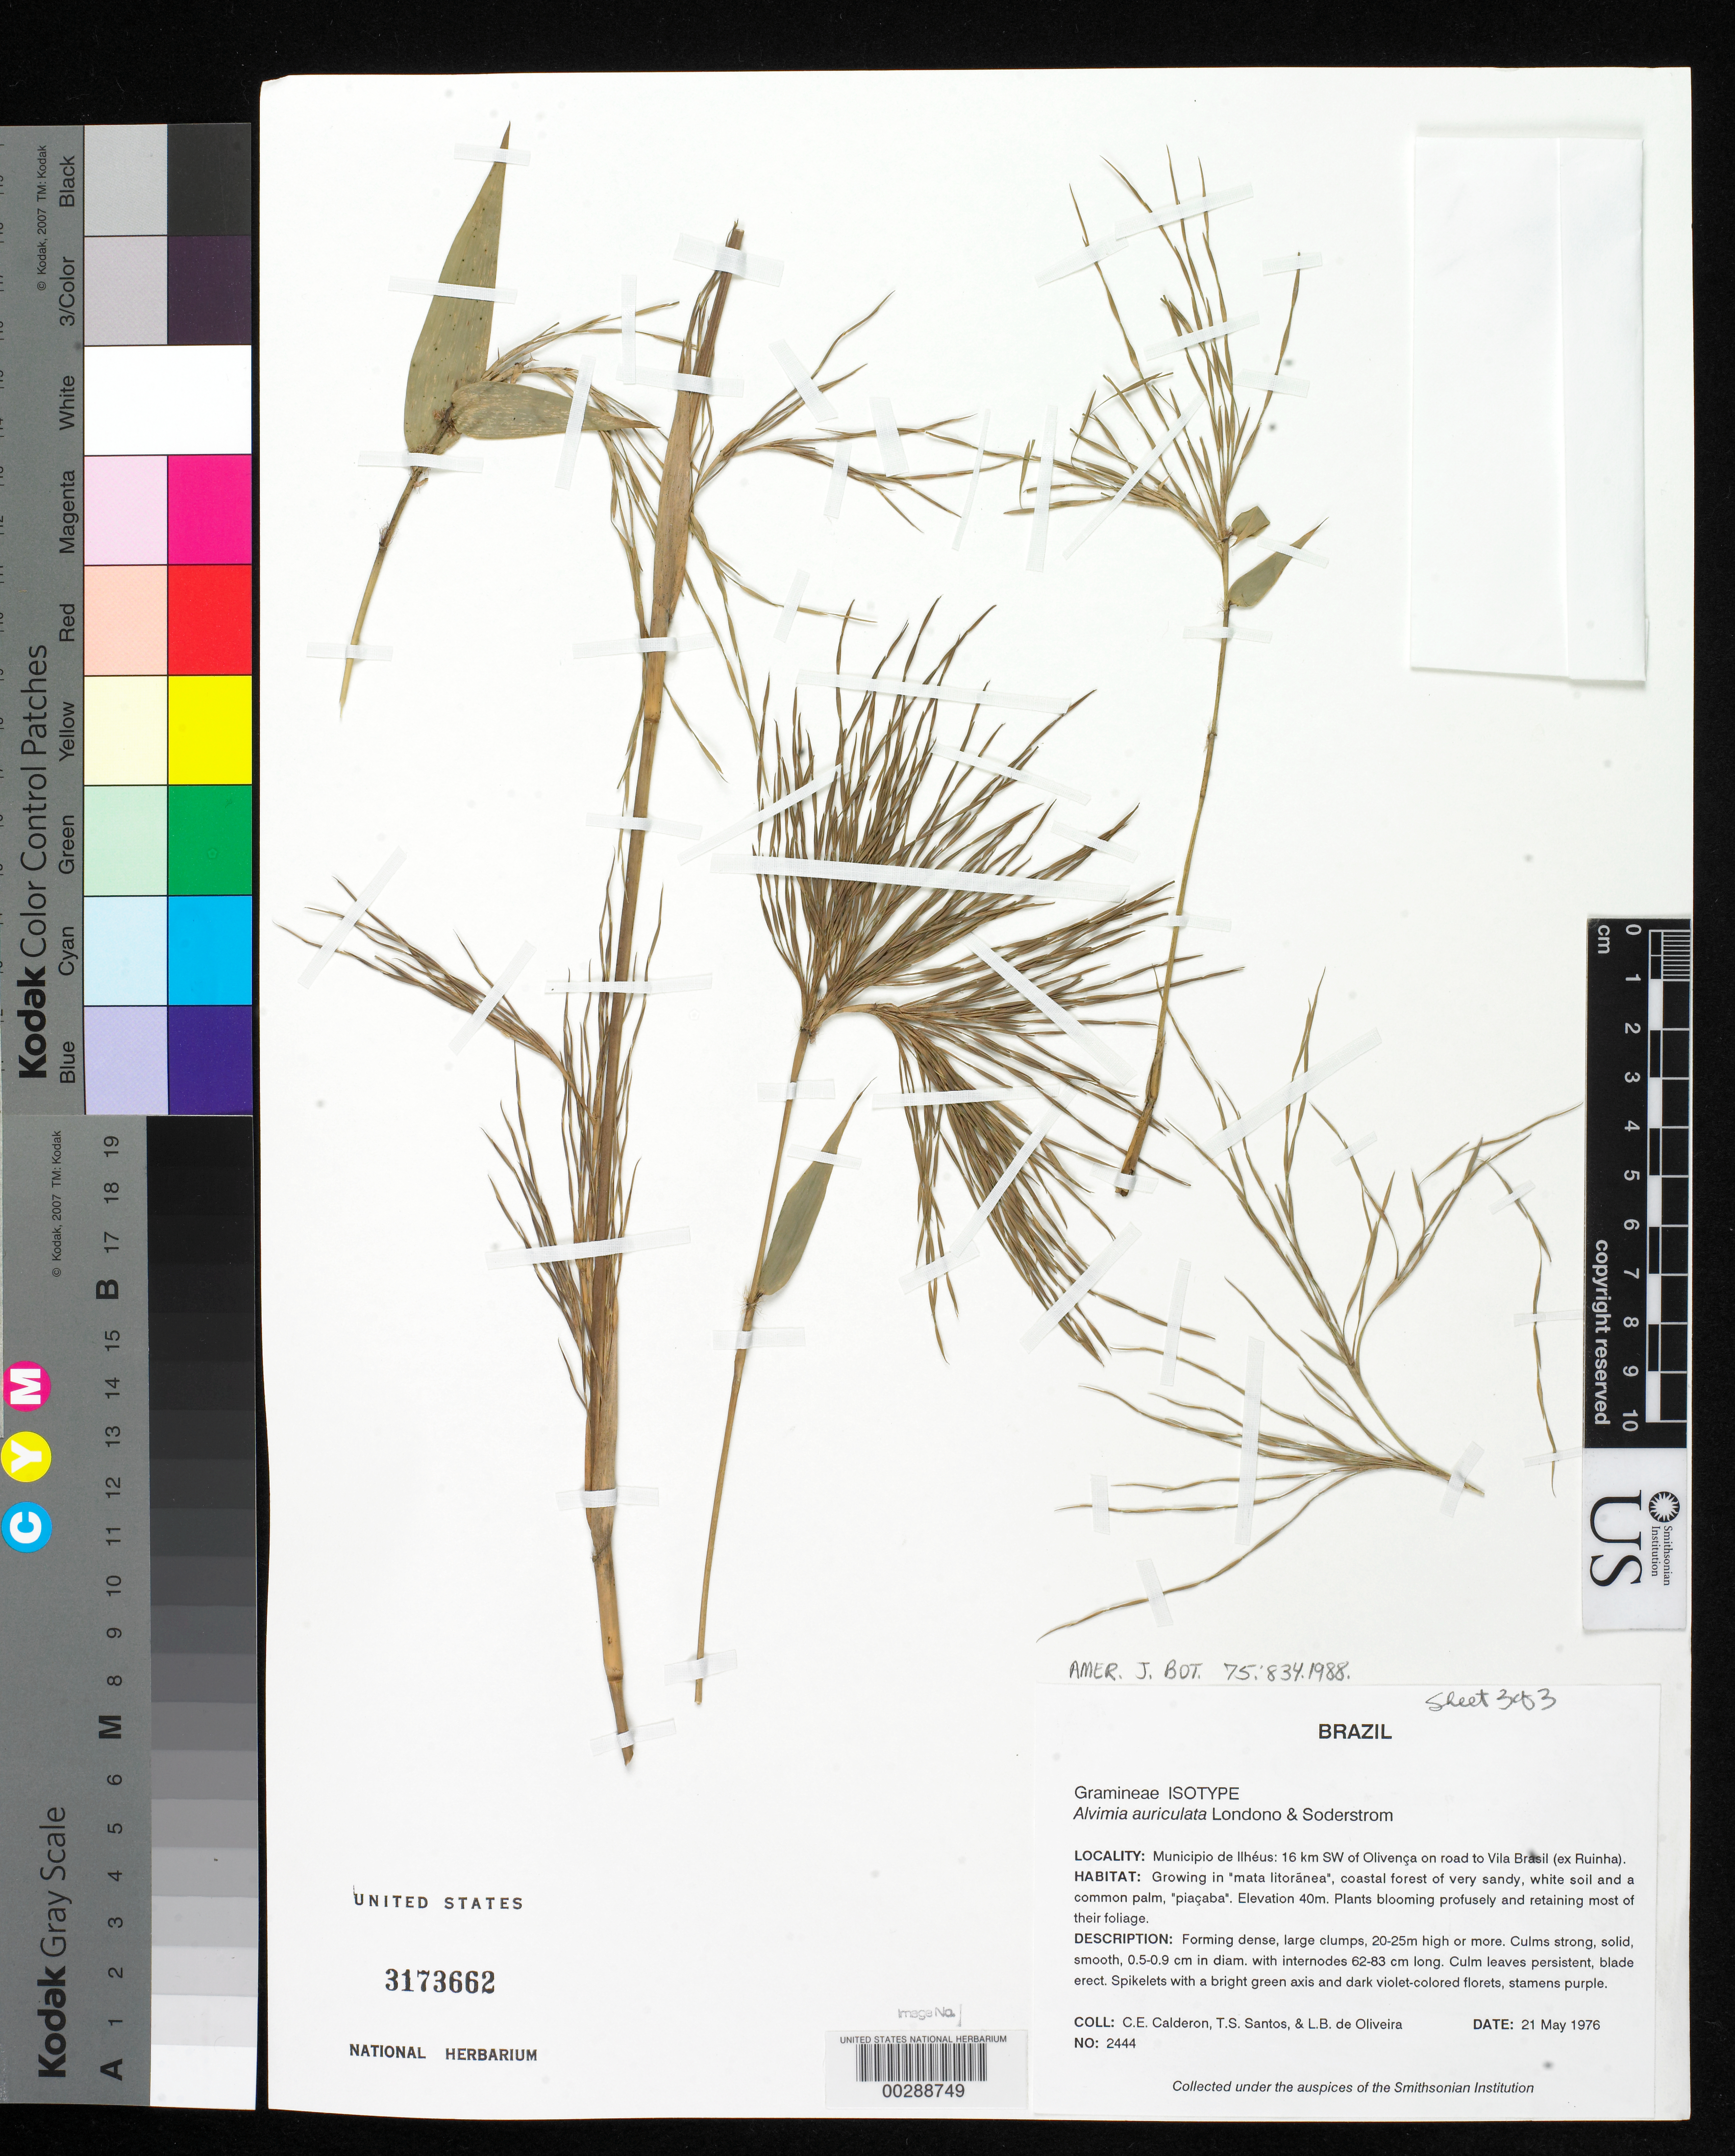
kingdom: Plantae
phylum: Tracheophyta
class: Liliopsida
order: Poales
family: Poaceae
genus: Alvimia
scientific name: Alvimia auriculata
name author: Soderstr. & Londoño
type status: Isotype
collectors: C. E. Calderón, T. S. Santos & L. Oliveira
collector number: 2444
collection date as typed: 21 May 1976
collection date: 1976-05-21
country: Brazil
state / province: Bahia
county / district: Ilhéus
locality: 16 km SW of Olivenca on road to Vila Brasil (ex Ruinha).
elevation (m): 100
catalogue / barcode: US 3173662